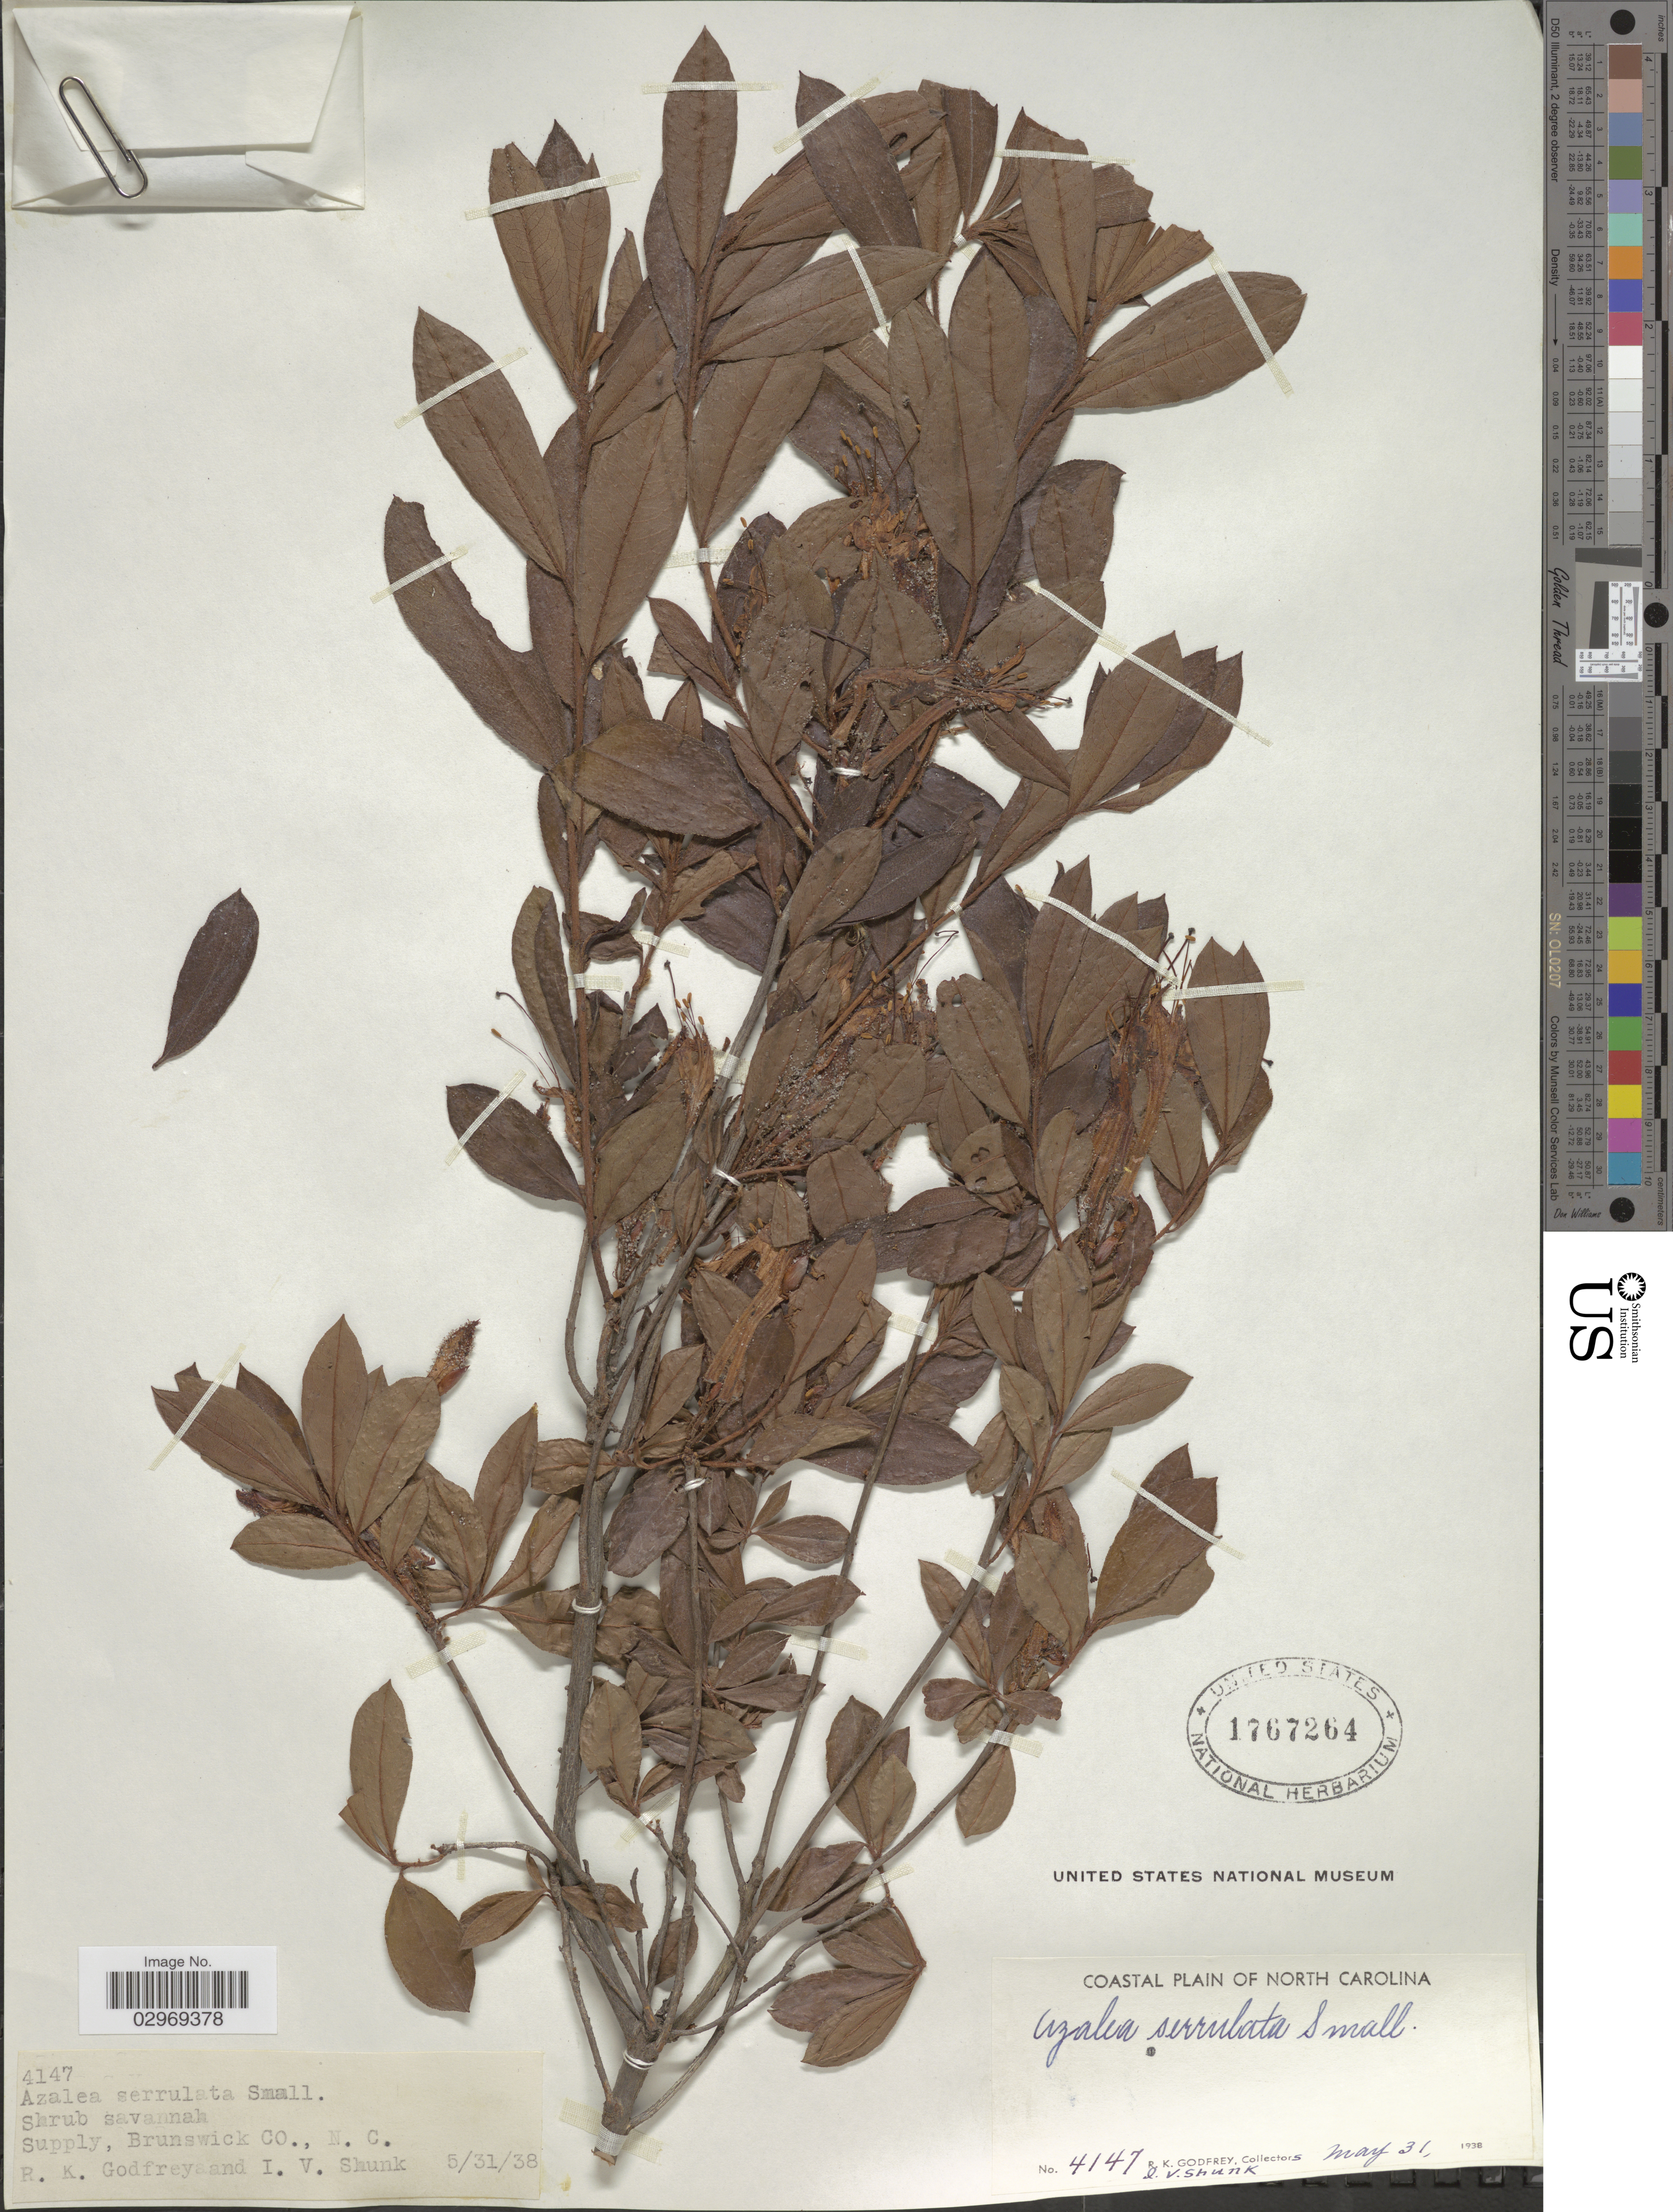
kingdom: Plantae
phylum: Tracheophyta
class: Magnoliopsida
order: Ericales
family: Ericaceae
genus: Rhododendron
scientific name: Rhododendron serrulatum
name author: (Small) Millais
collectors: R. K. Godfrey & I. Shunk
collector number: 4147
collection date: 1938-05-31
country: United States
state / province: North Carolina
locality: Coastal Plain of North Carolina. Supply, Brunswick CO.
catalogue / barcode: US 1767264